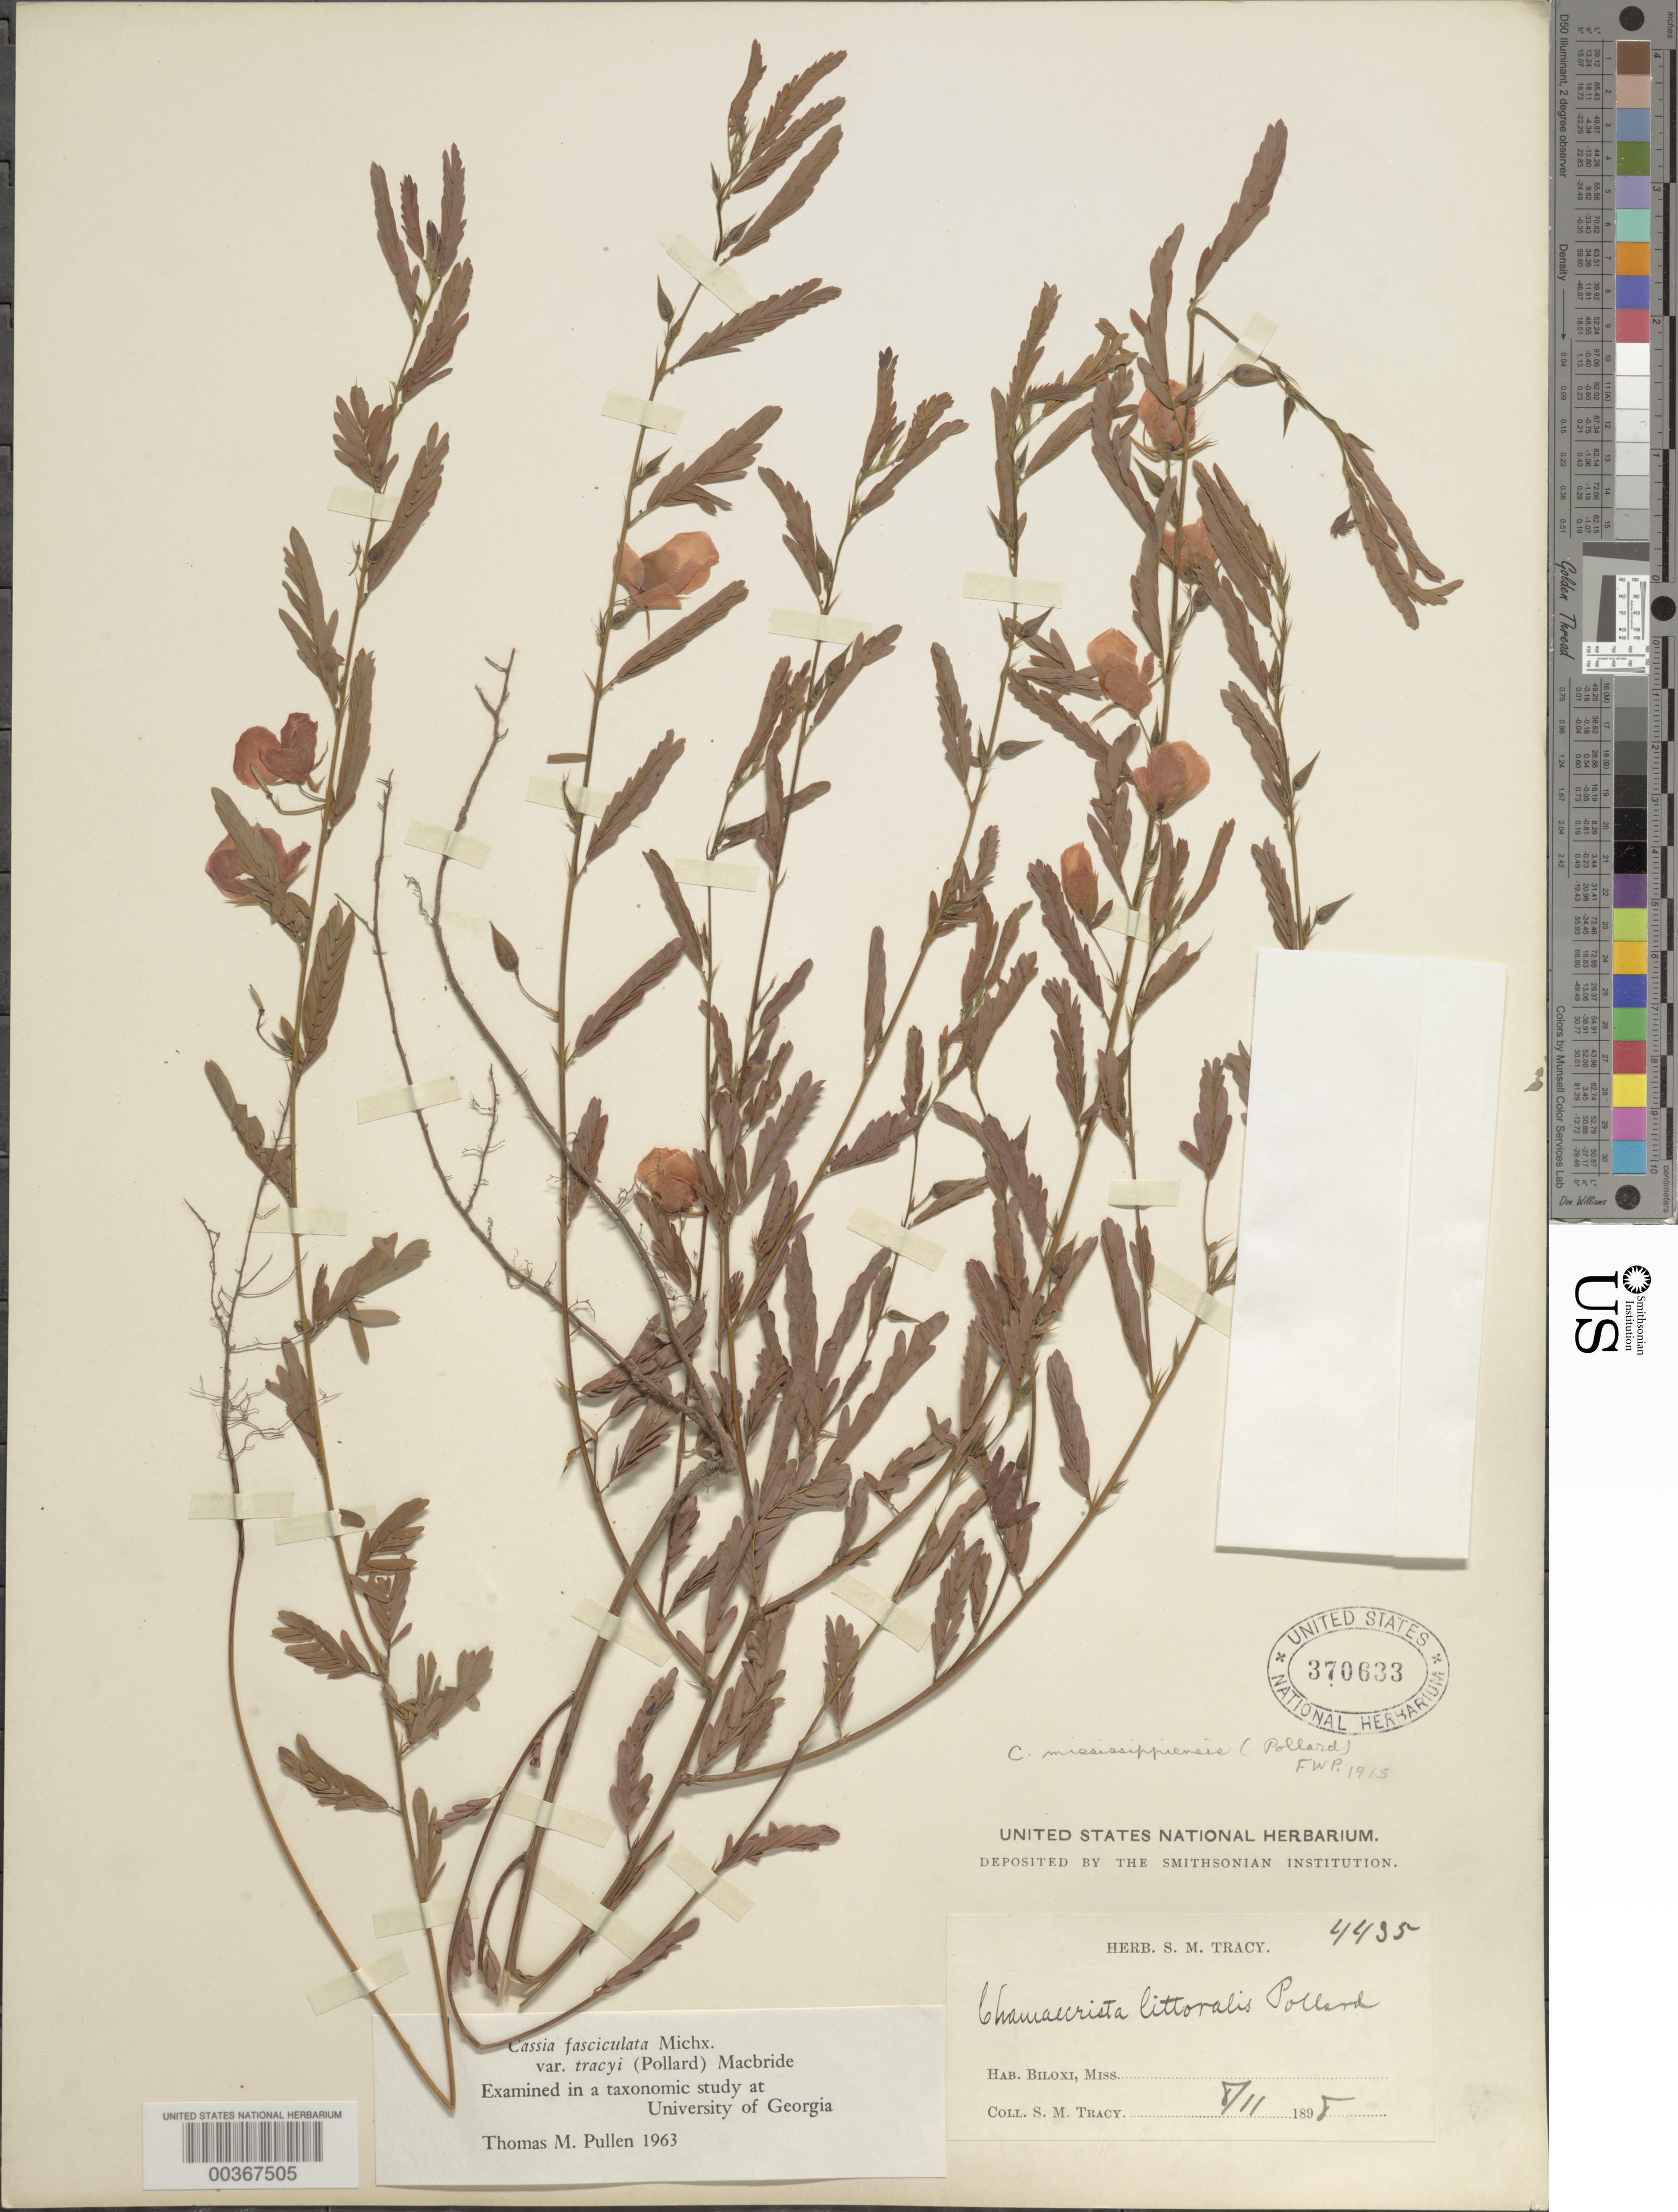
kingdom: Plantae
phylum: Tracheophyta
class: Magnoliopsida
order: Fabales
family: Fabaceae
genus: Chamaecrista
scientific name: Chamaecrista fasciculata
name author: (Michx.) Greene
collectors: S. M. Tracy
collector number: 4435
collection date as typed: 11 Aug 1898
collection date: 1898-08-11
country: United States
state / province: Mississippi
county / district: Harrison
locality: Biloxi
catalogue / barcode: US 370633